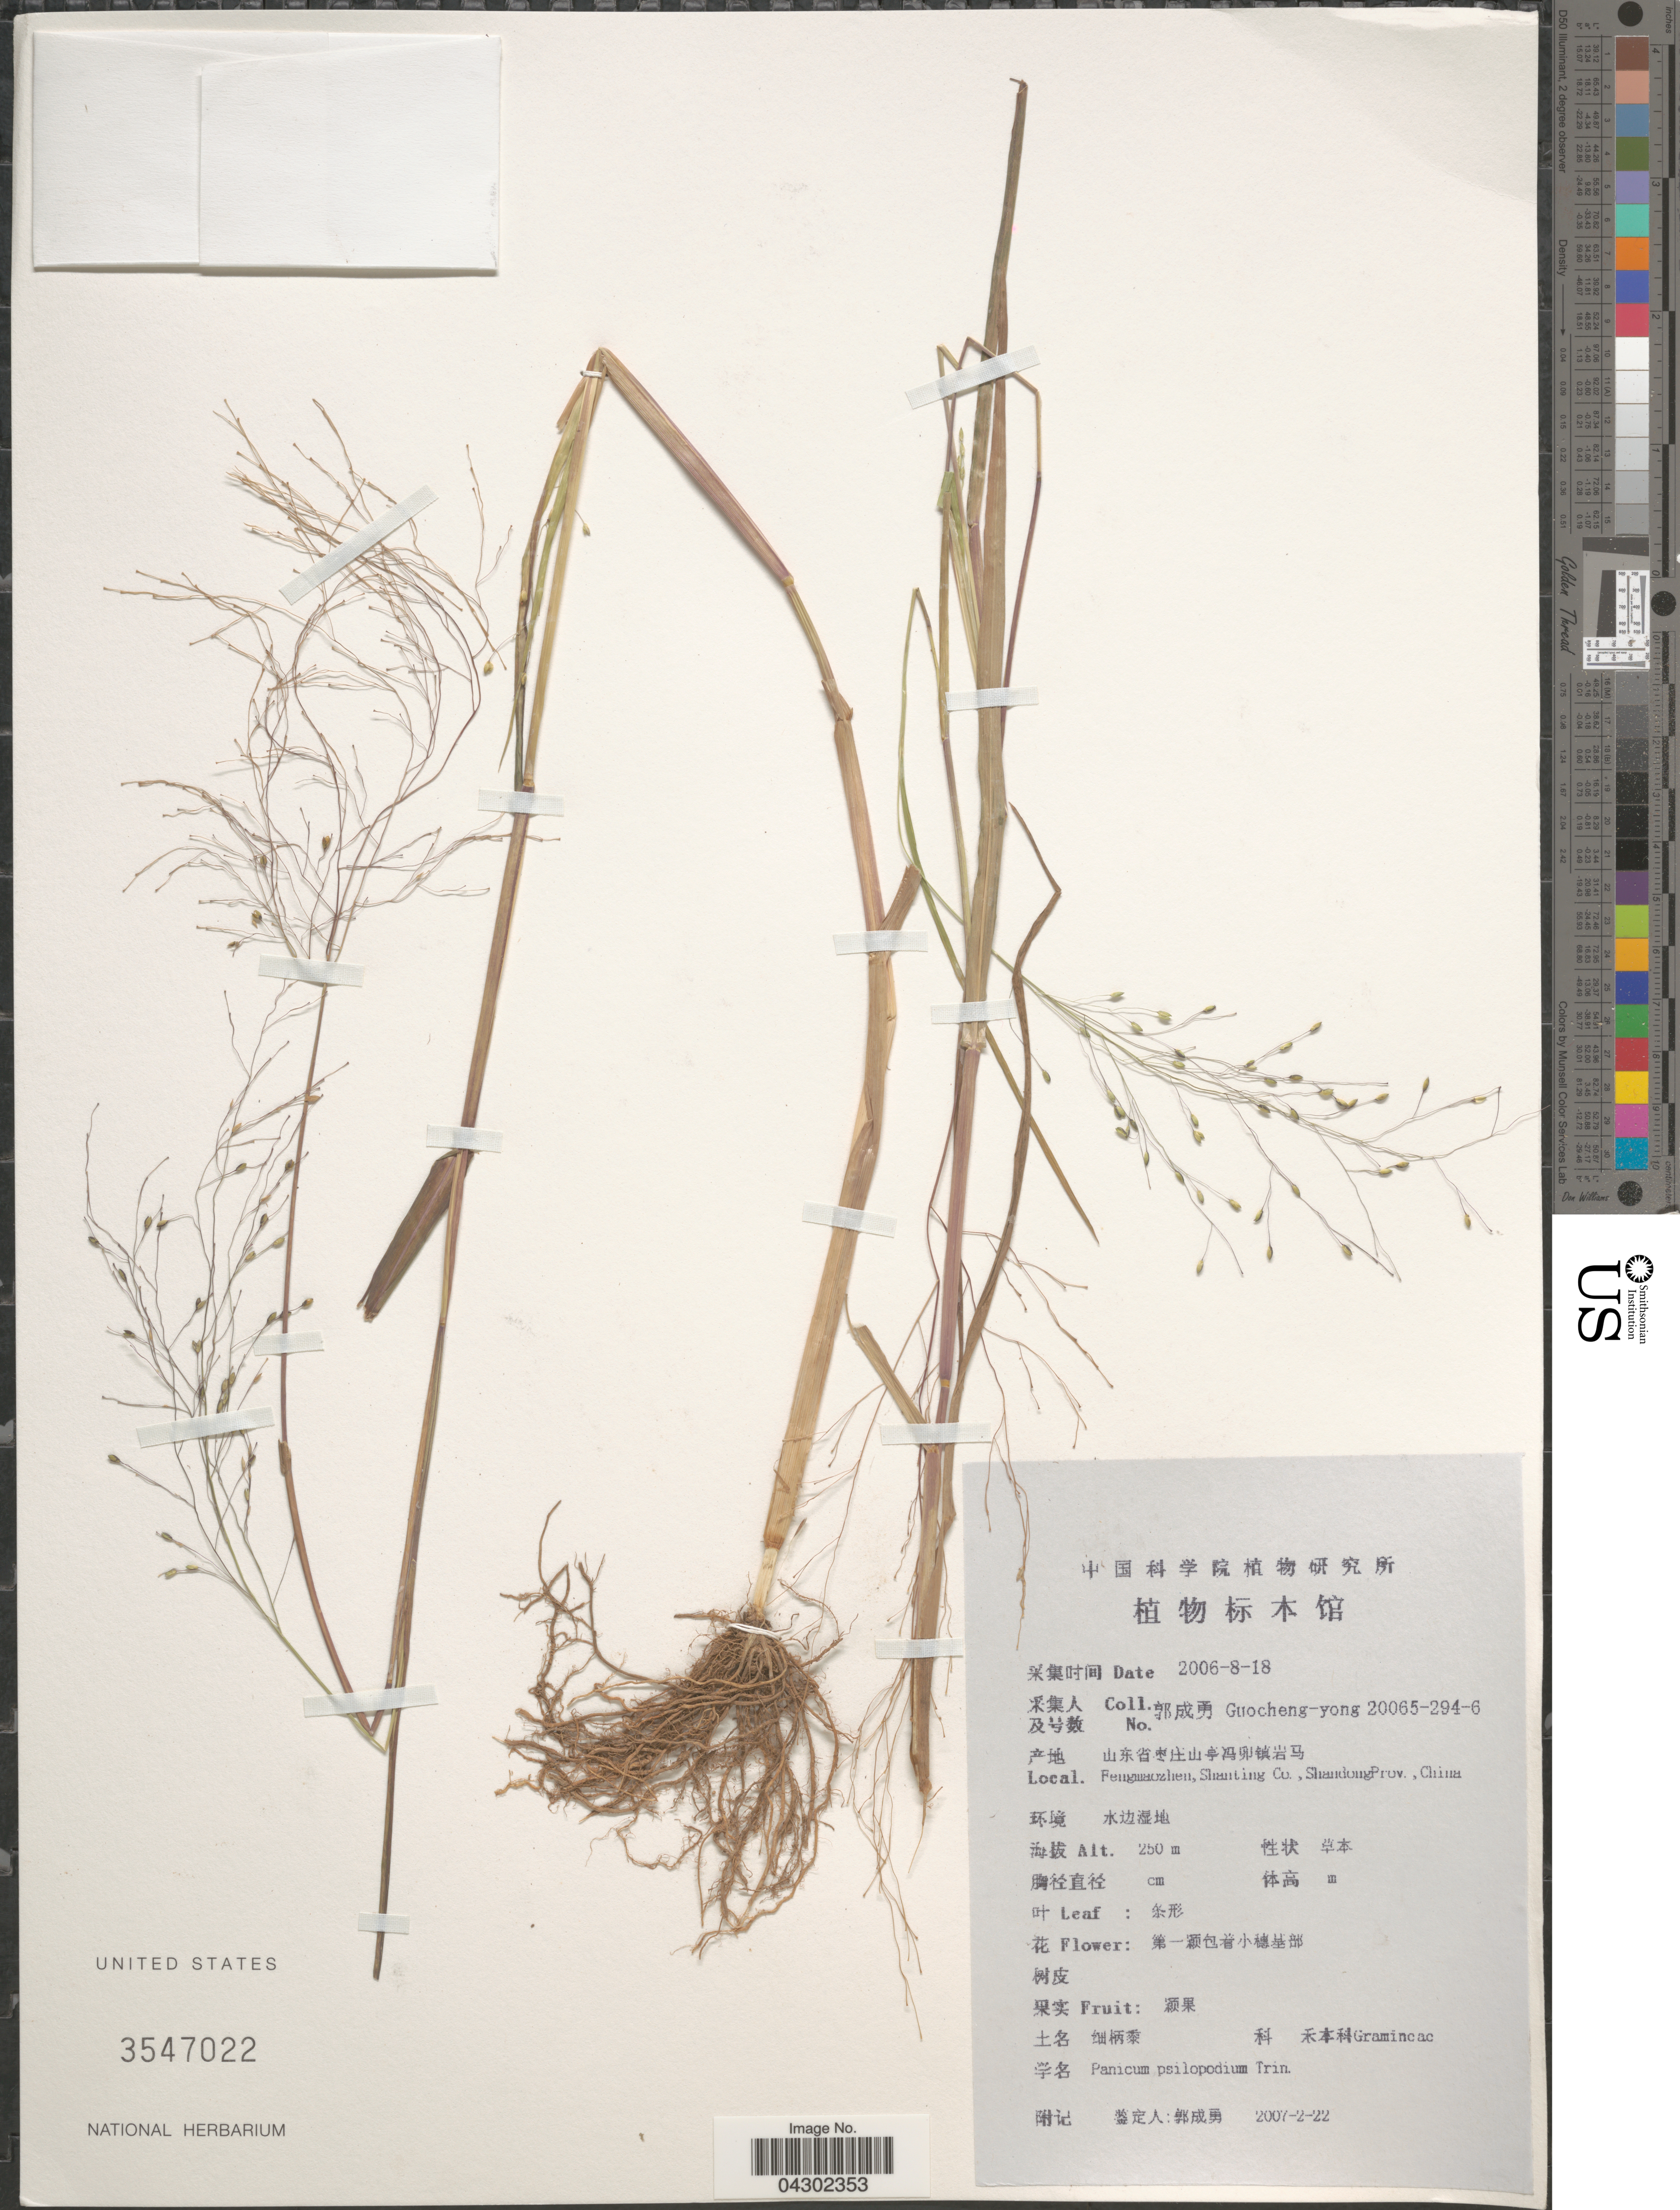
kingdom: Plantae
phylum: Tracheophyta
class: Liliopsida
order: Poales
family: Poaceae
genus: Panicum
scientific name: Panicum sumatrense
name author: P. Roth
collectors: Guo cheng-yong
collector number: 20065-294-6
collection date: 2006-08-18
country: China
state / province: Shandong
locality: Fengmaozhen, Shanting Co.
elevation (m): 250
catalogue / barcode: US 3547022